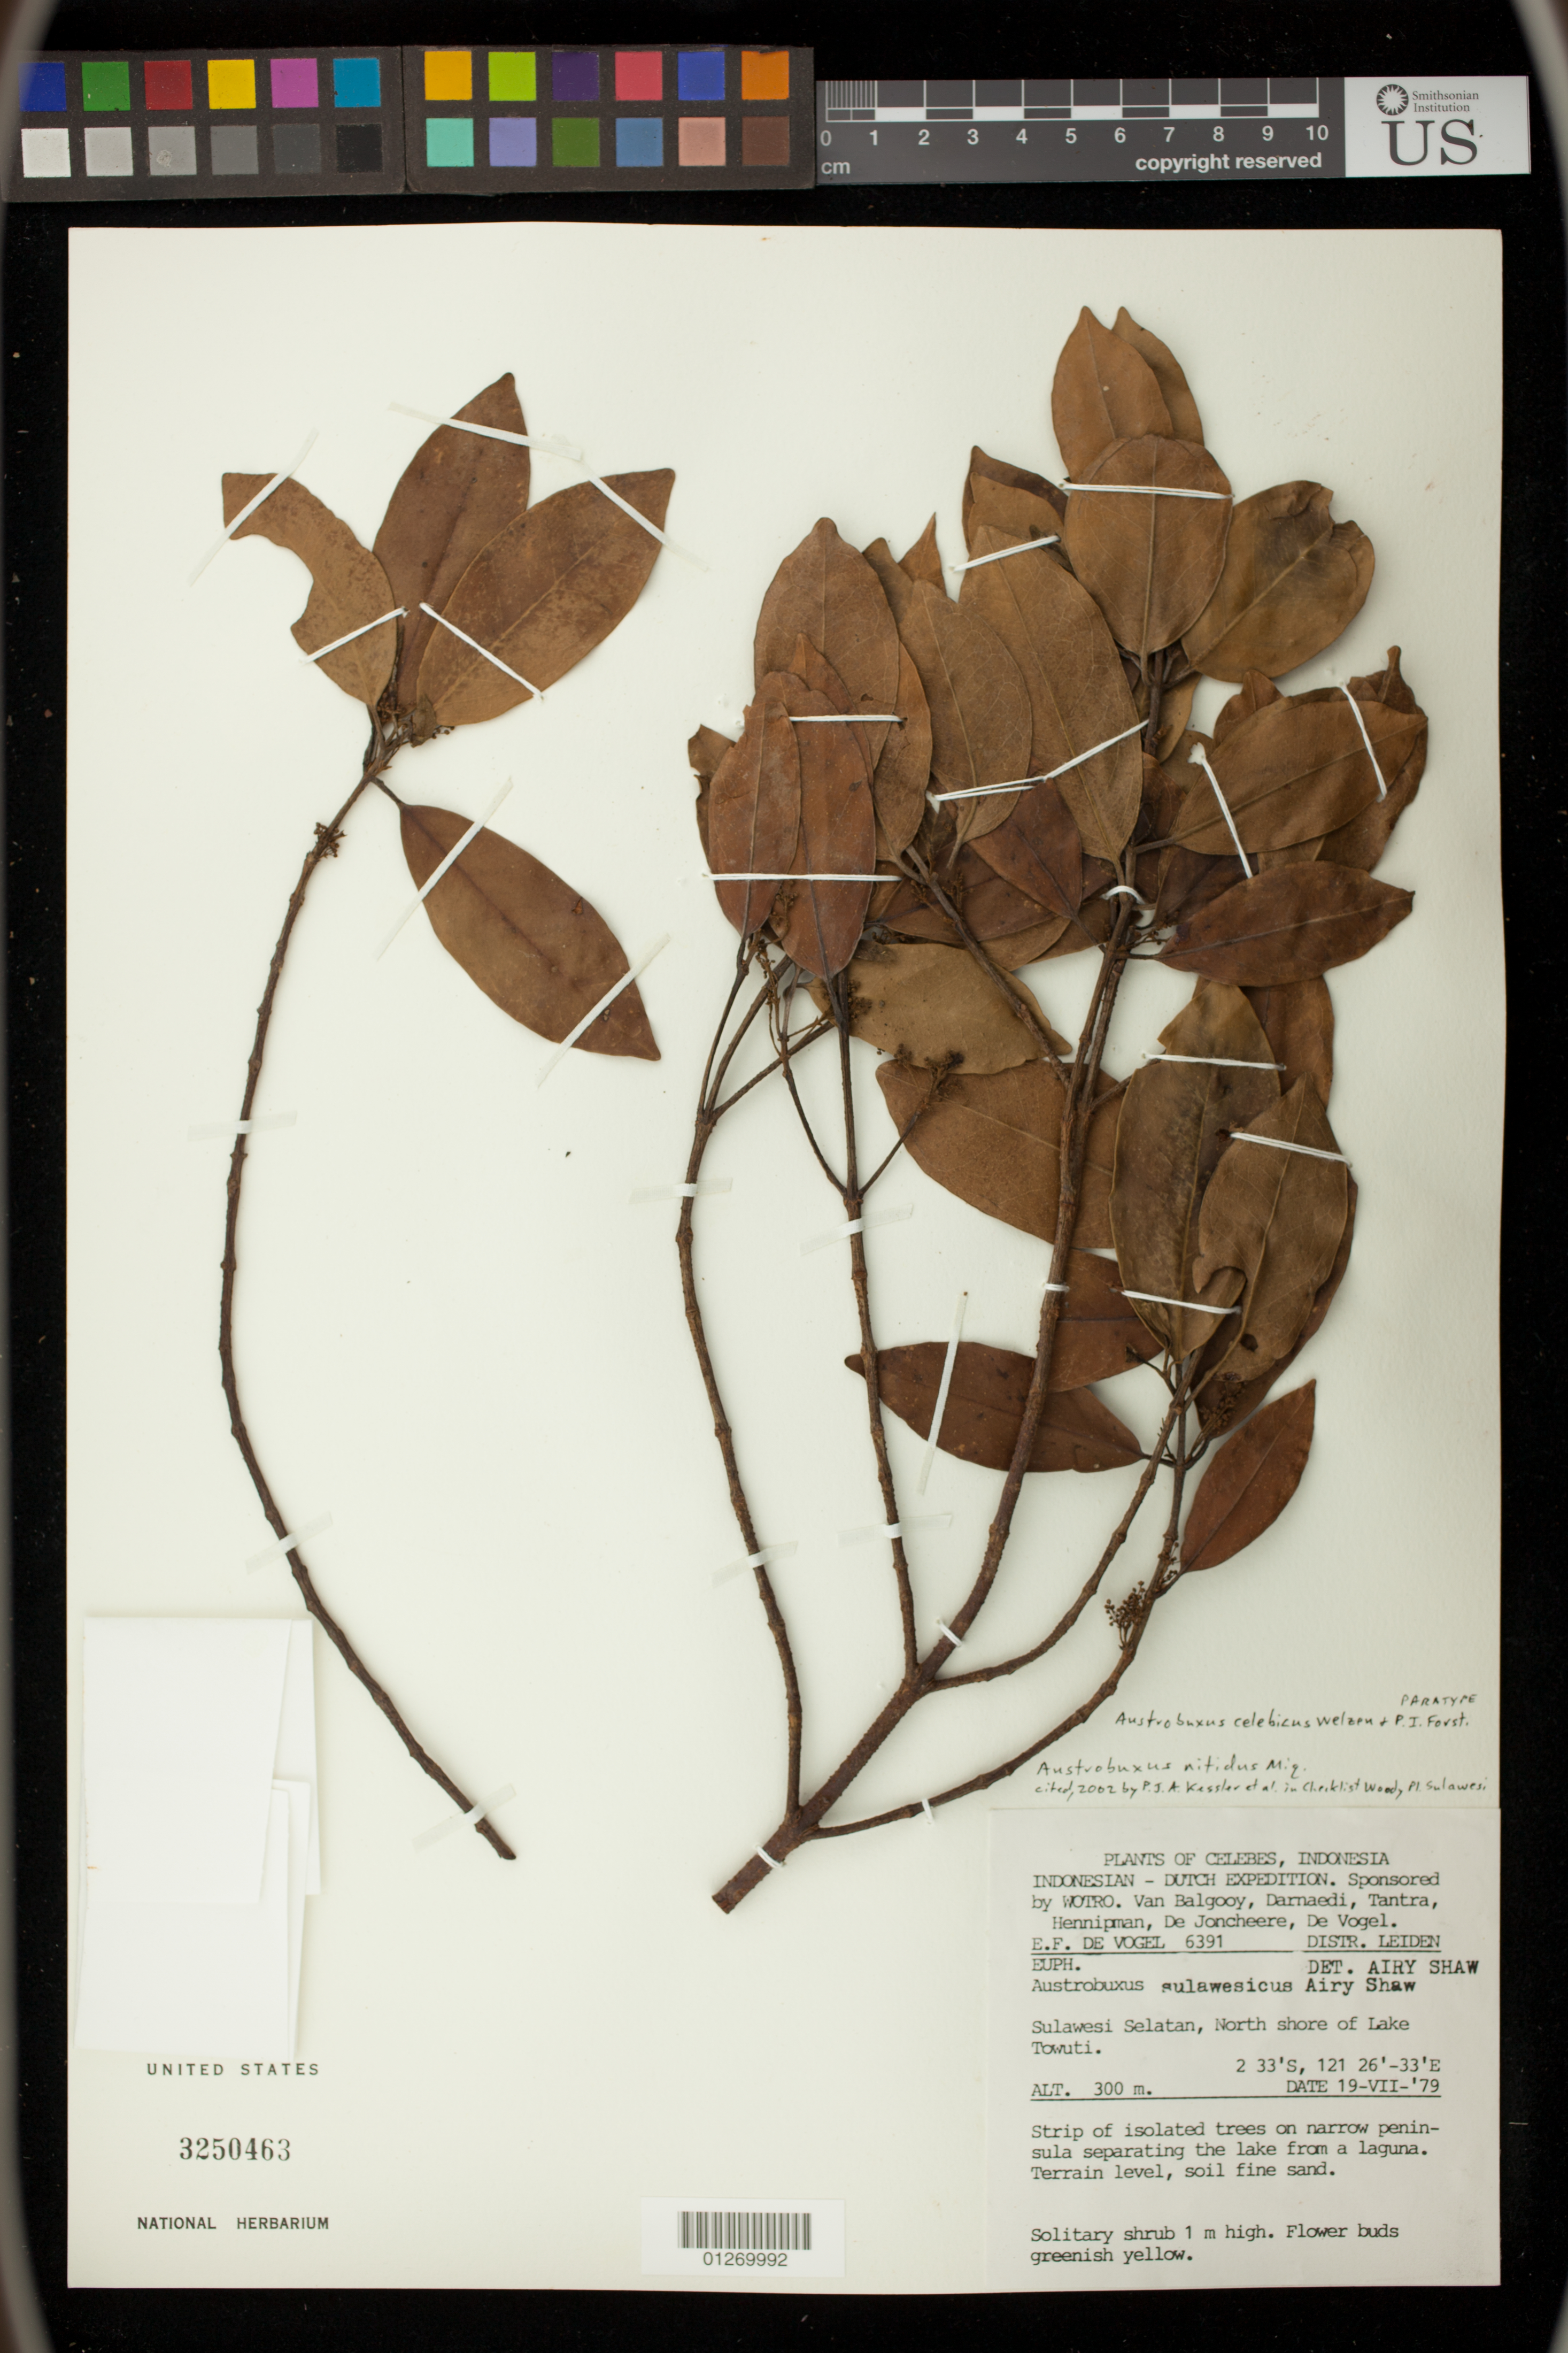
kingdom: Plantae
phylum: Tracheophyta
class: Magnoliopsida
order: Malpighiales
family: Picrodendraceae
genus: Austrobuxus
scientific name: Austrobuxus celebicus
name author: Welzen & P.I. Forst.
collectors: E. F. de Vogel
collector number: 6391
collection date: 1979-07-19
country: Indonesia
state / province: Sulawesi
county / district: Sulawesi Selatan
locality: Sulawesi Selatan, North shore of Lake Towuti, on narrow peninsula separating the lake from a laguna.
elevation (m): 300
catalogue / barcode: US 3250463